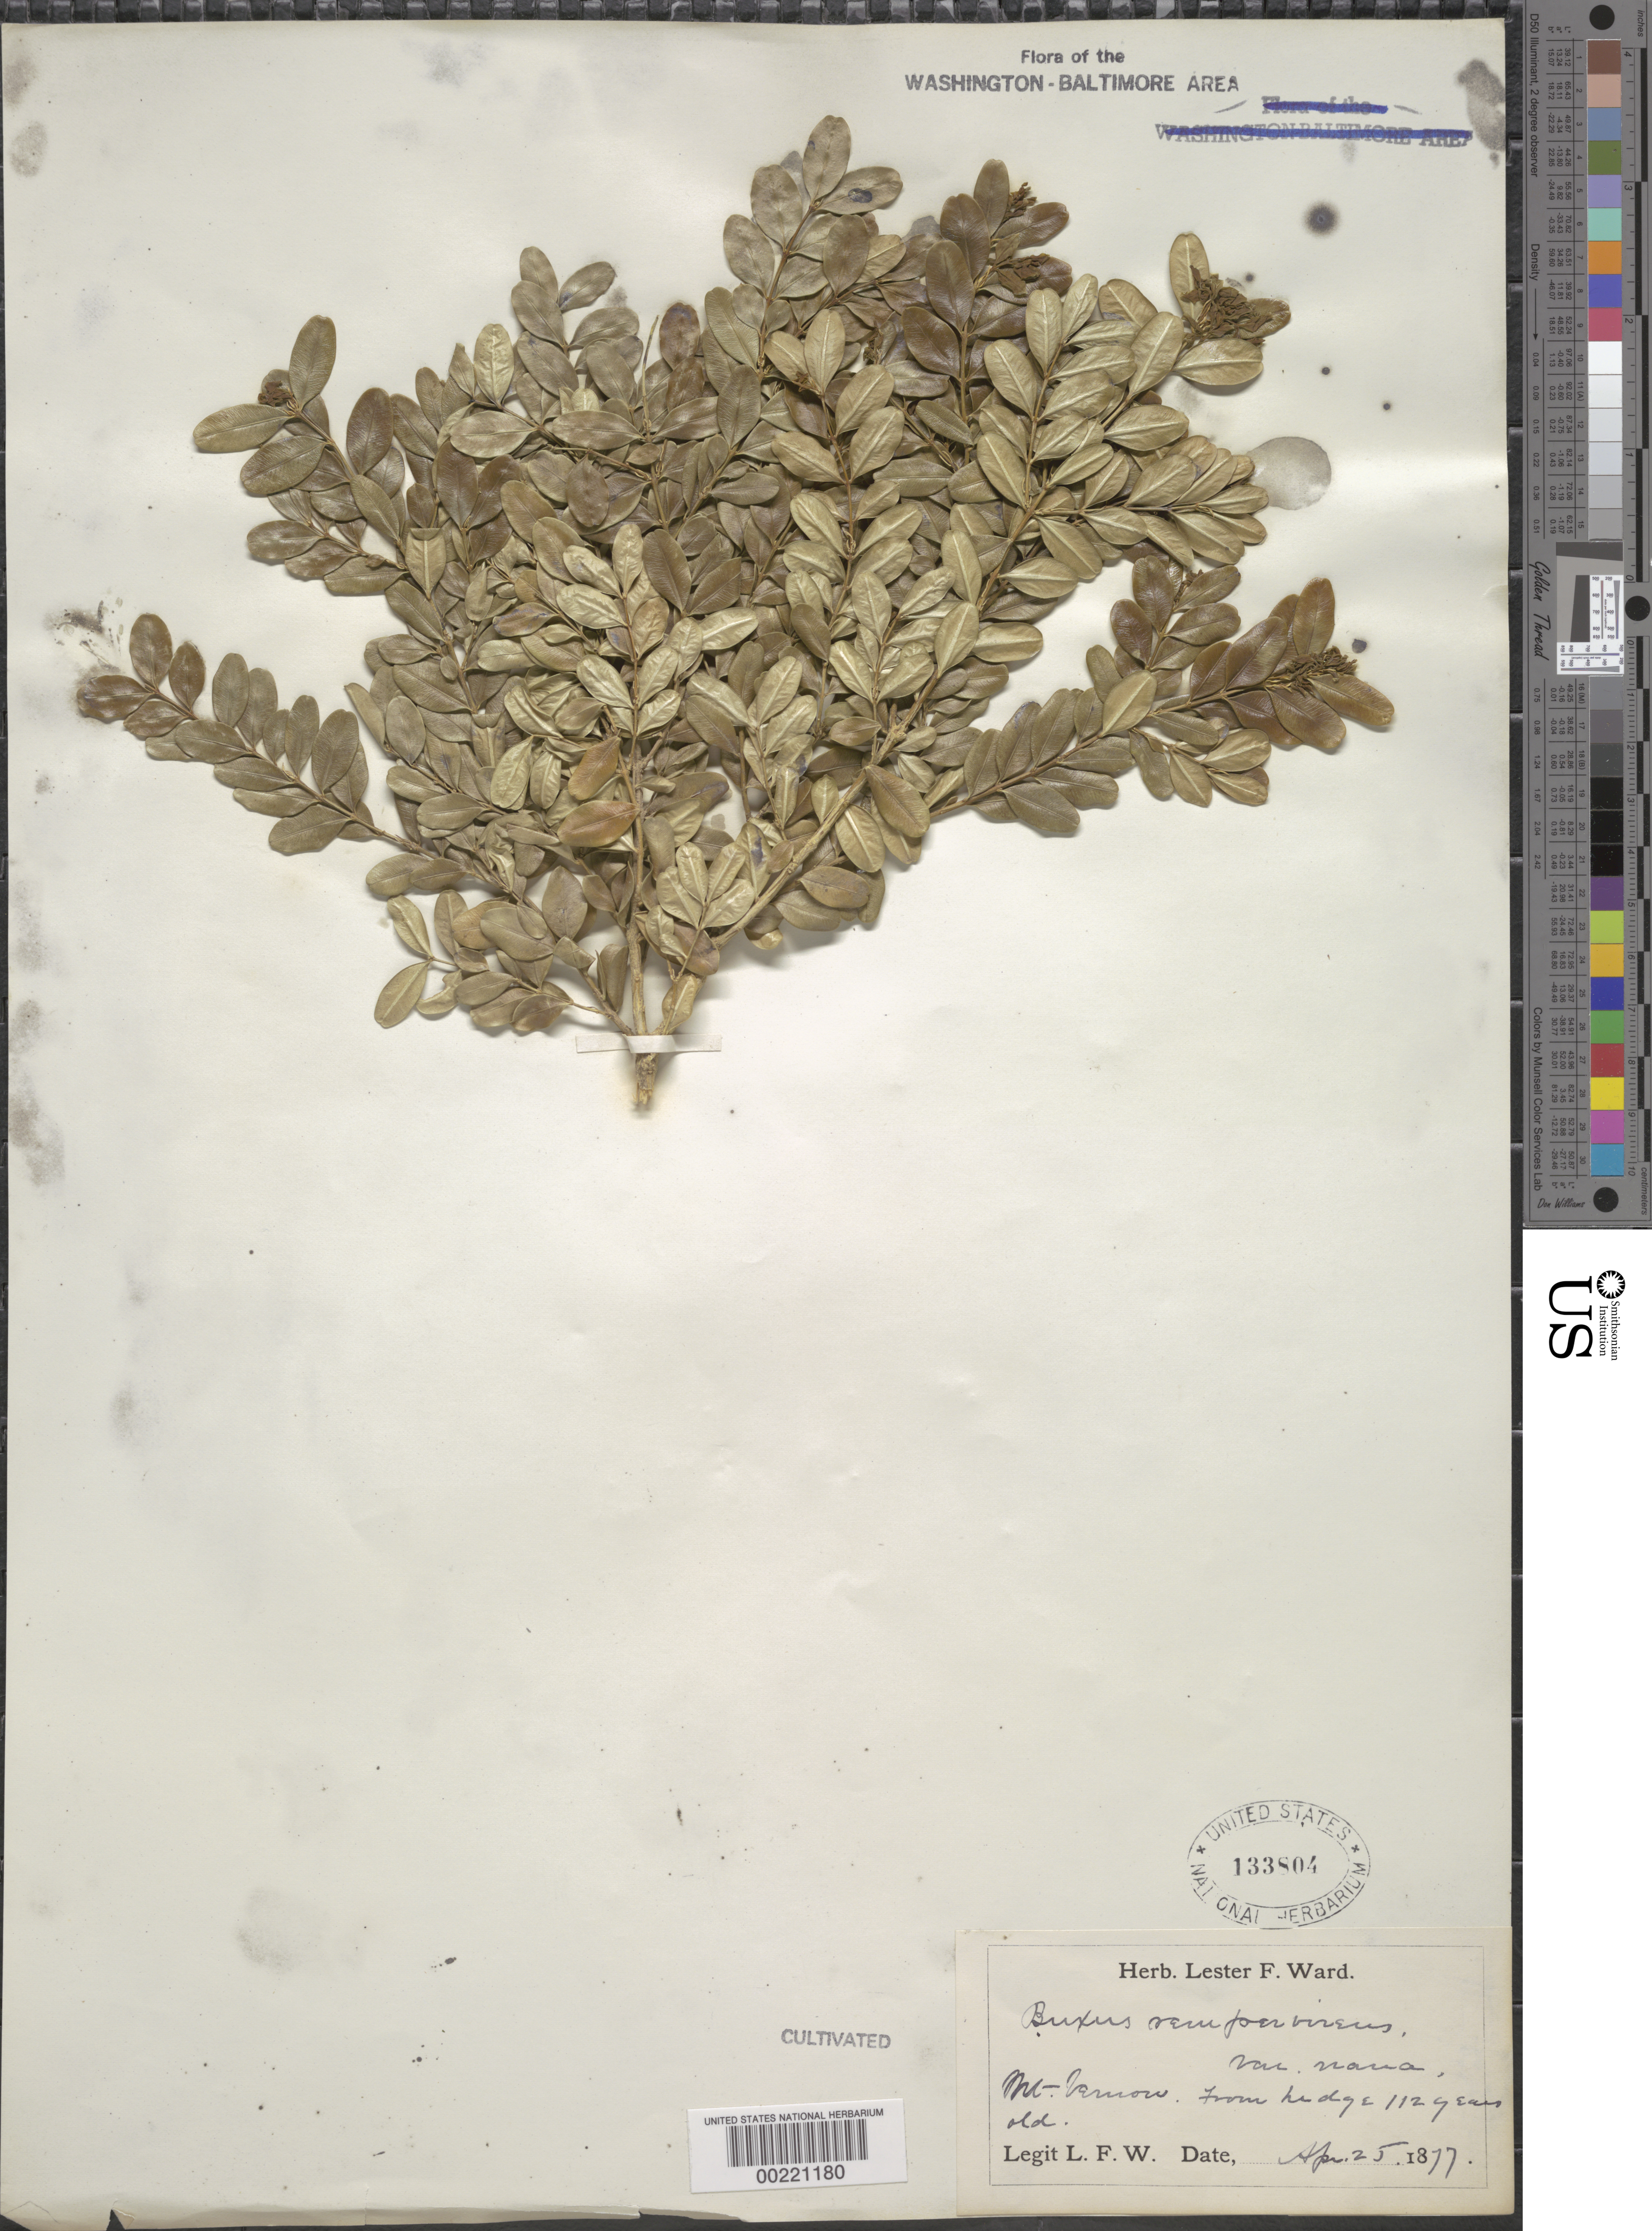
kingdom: Plantae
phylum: Tracheophyta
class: Magnoliopsida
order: Buxales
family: Buxaceae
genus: Buxus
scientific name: Buxus sempervirens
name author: L.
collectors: L. F. Ward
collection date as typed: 25 Apr 1877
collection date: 1877-04-25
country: United States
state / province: Virginia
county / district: Fairfax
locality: Mt. Vernon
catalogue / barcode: US 133804